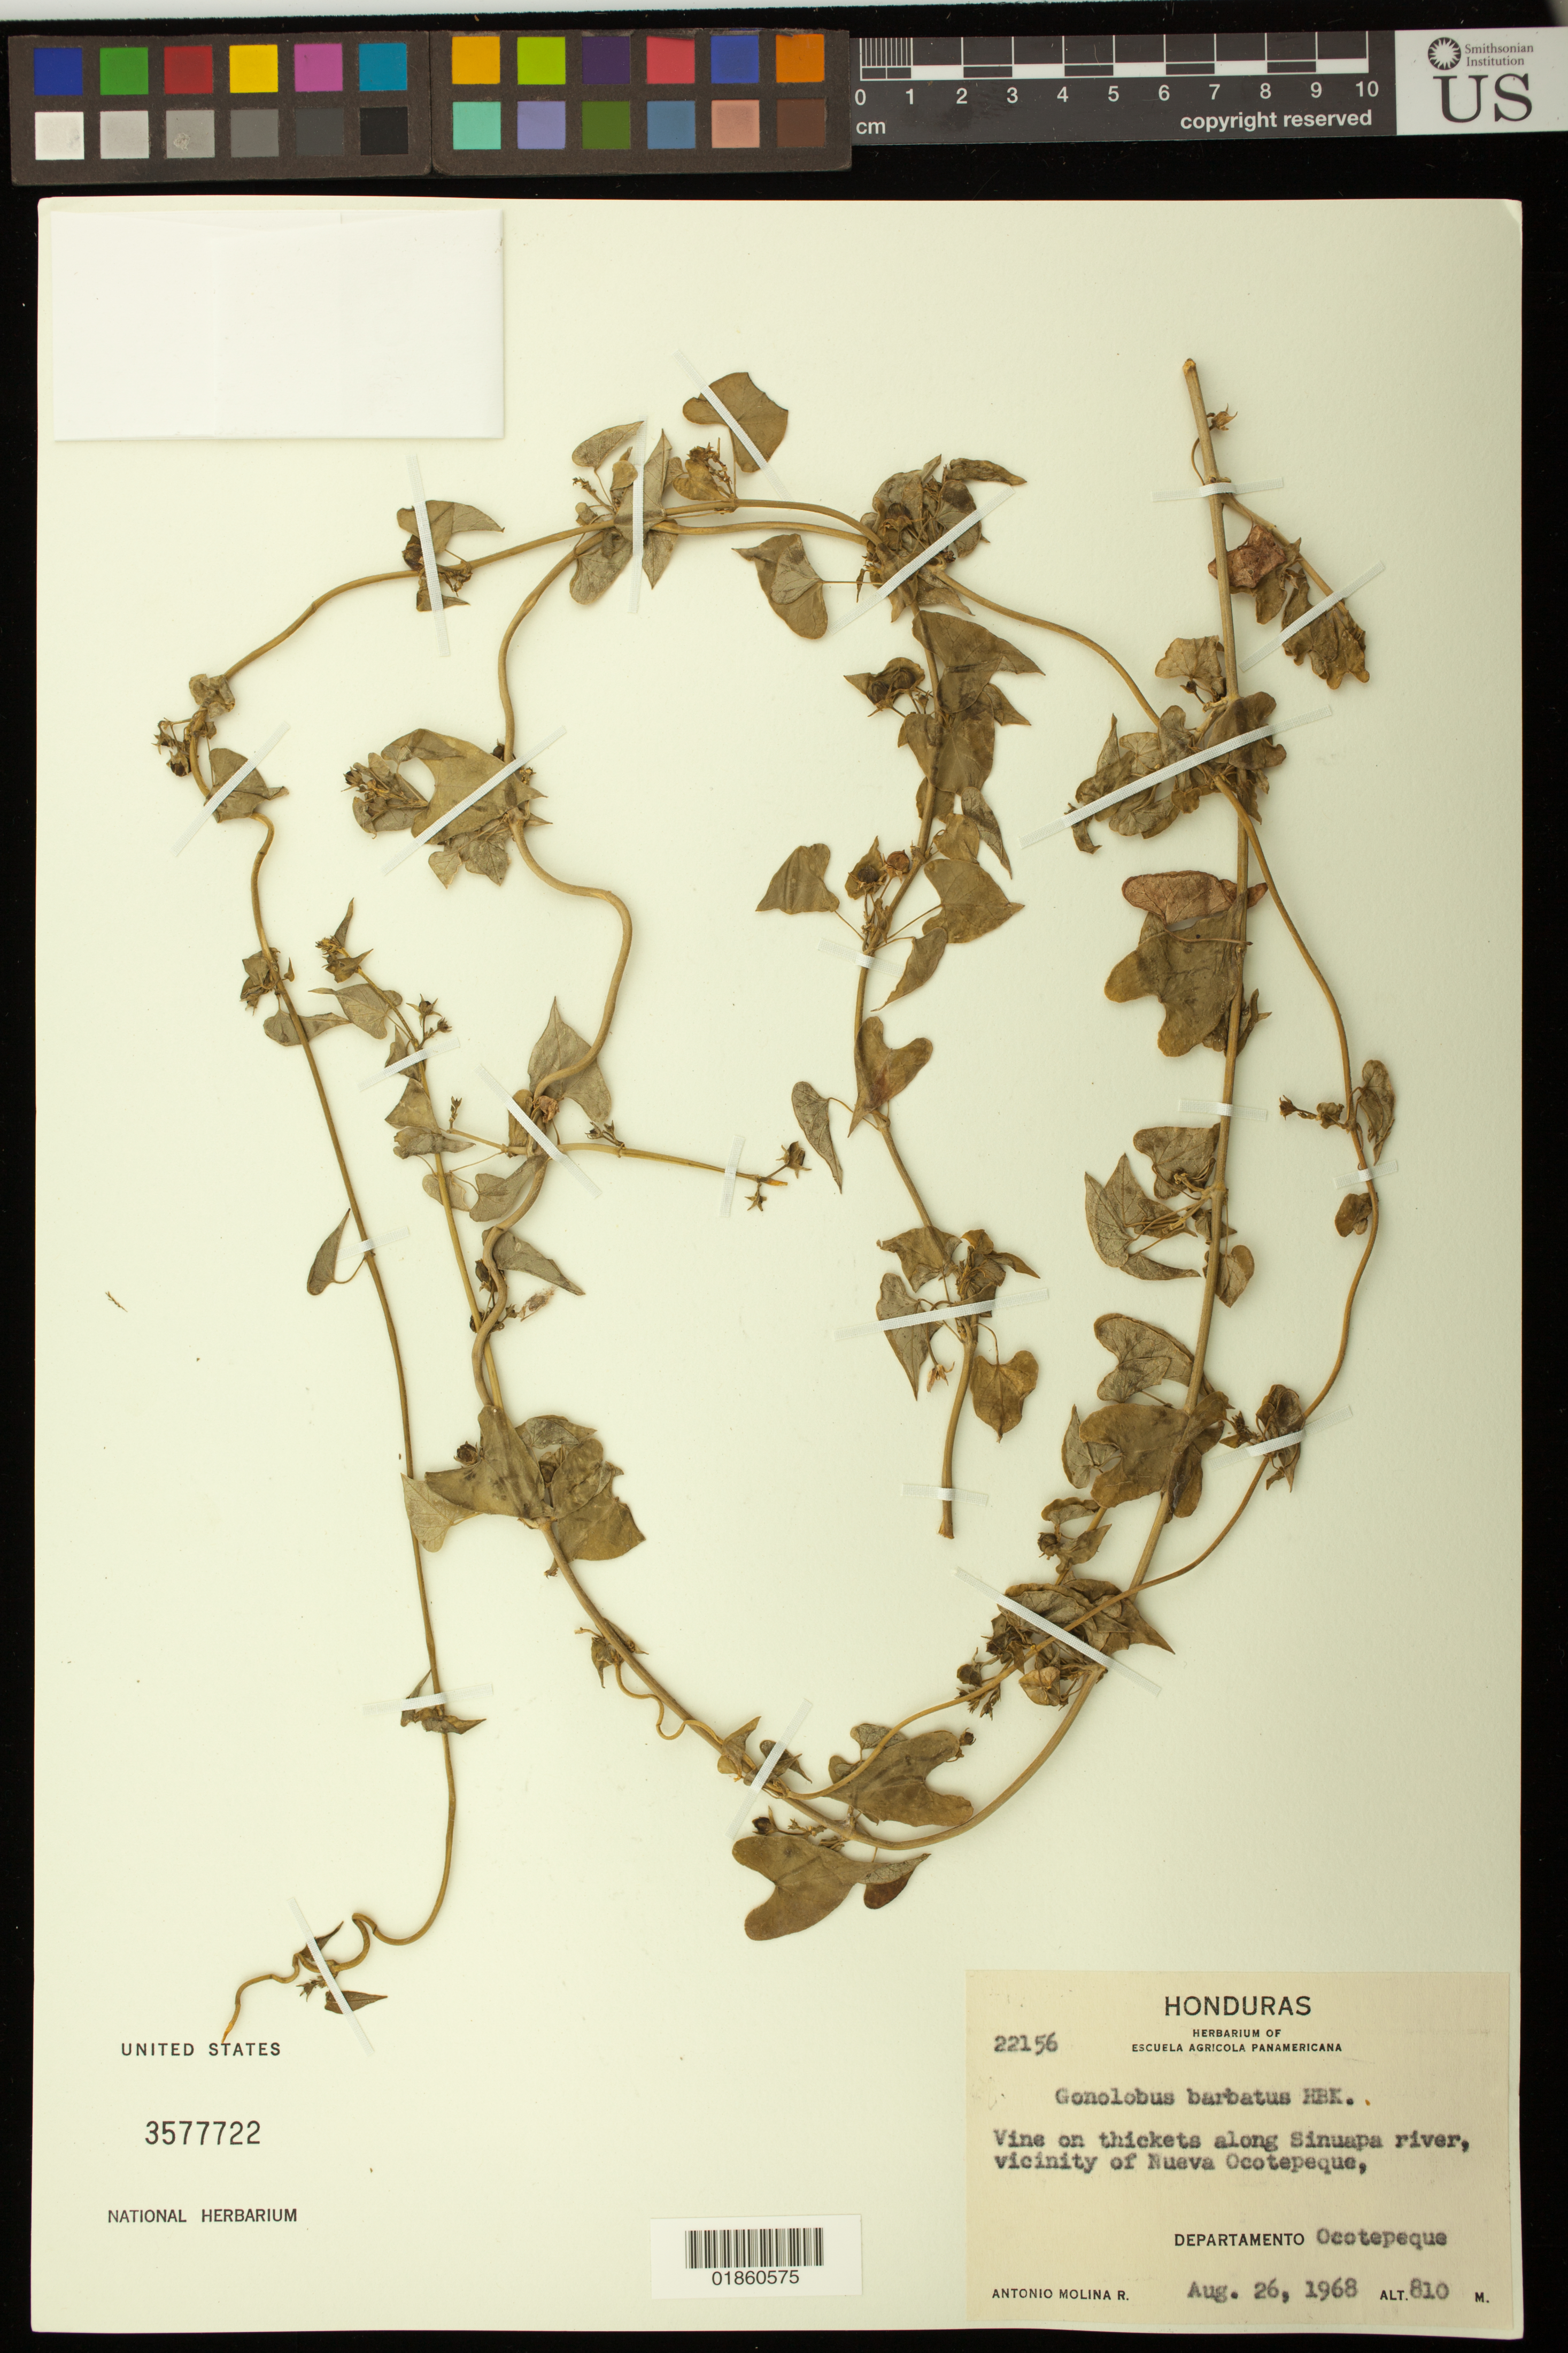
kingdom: Plantae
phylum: Tracheophyta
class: Magnoliopsida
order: Gentianales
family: Apocynaceae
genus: Gonolobus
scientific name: Gonolobus barbatus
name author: Kunth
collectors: A. Molina R.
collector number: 22156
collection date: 1968-08-26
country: Honduras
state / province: Ocotepeque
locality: along Sinuapa river, vicinity of Nueva Ocotepeque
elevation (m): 810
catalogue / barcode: US 3577722